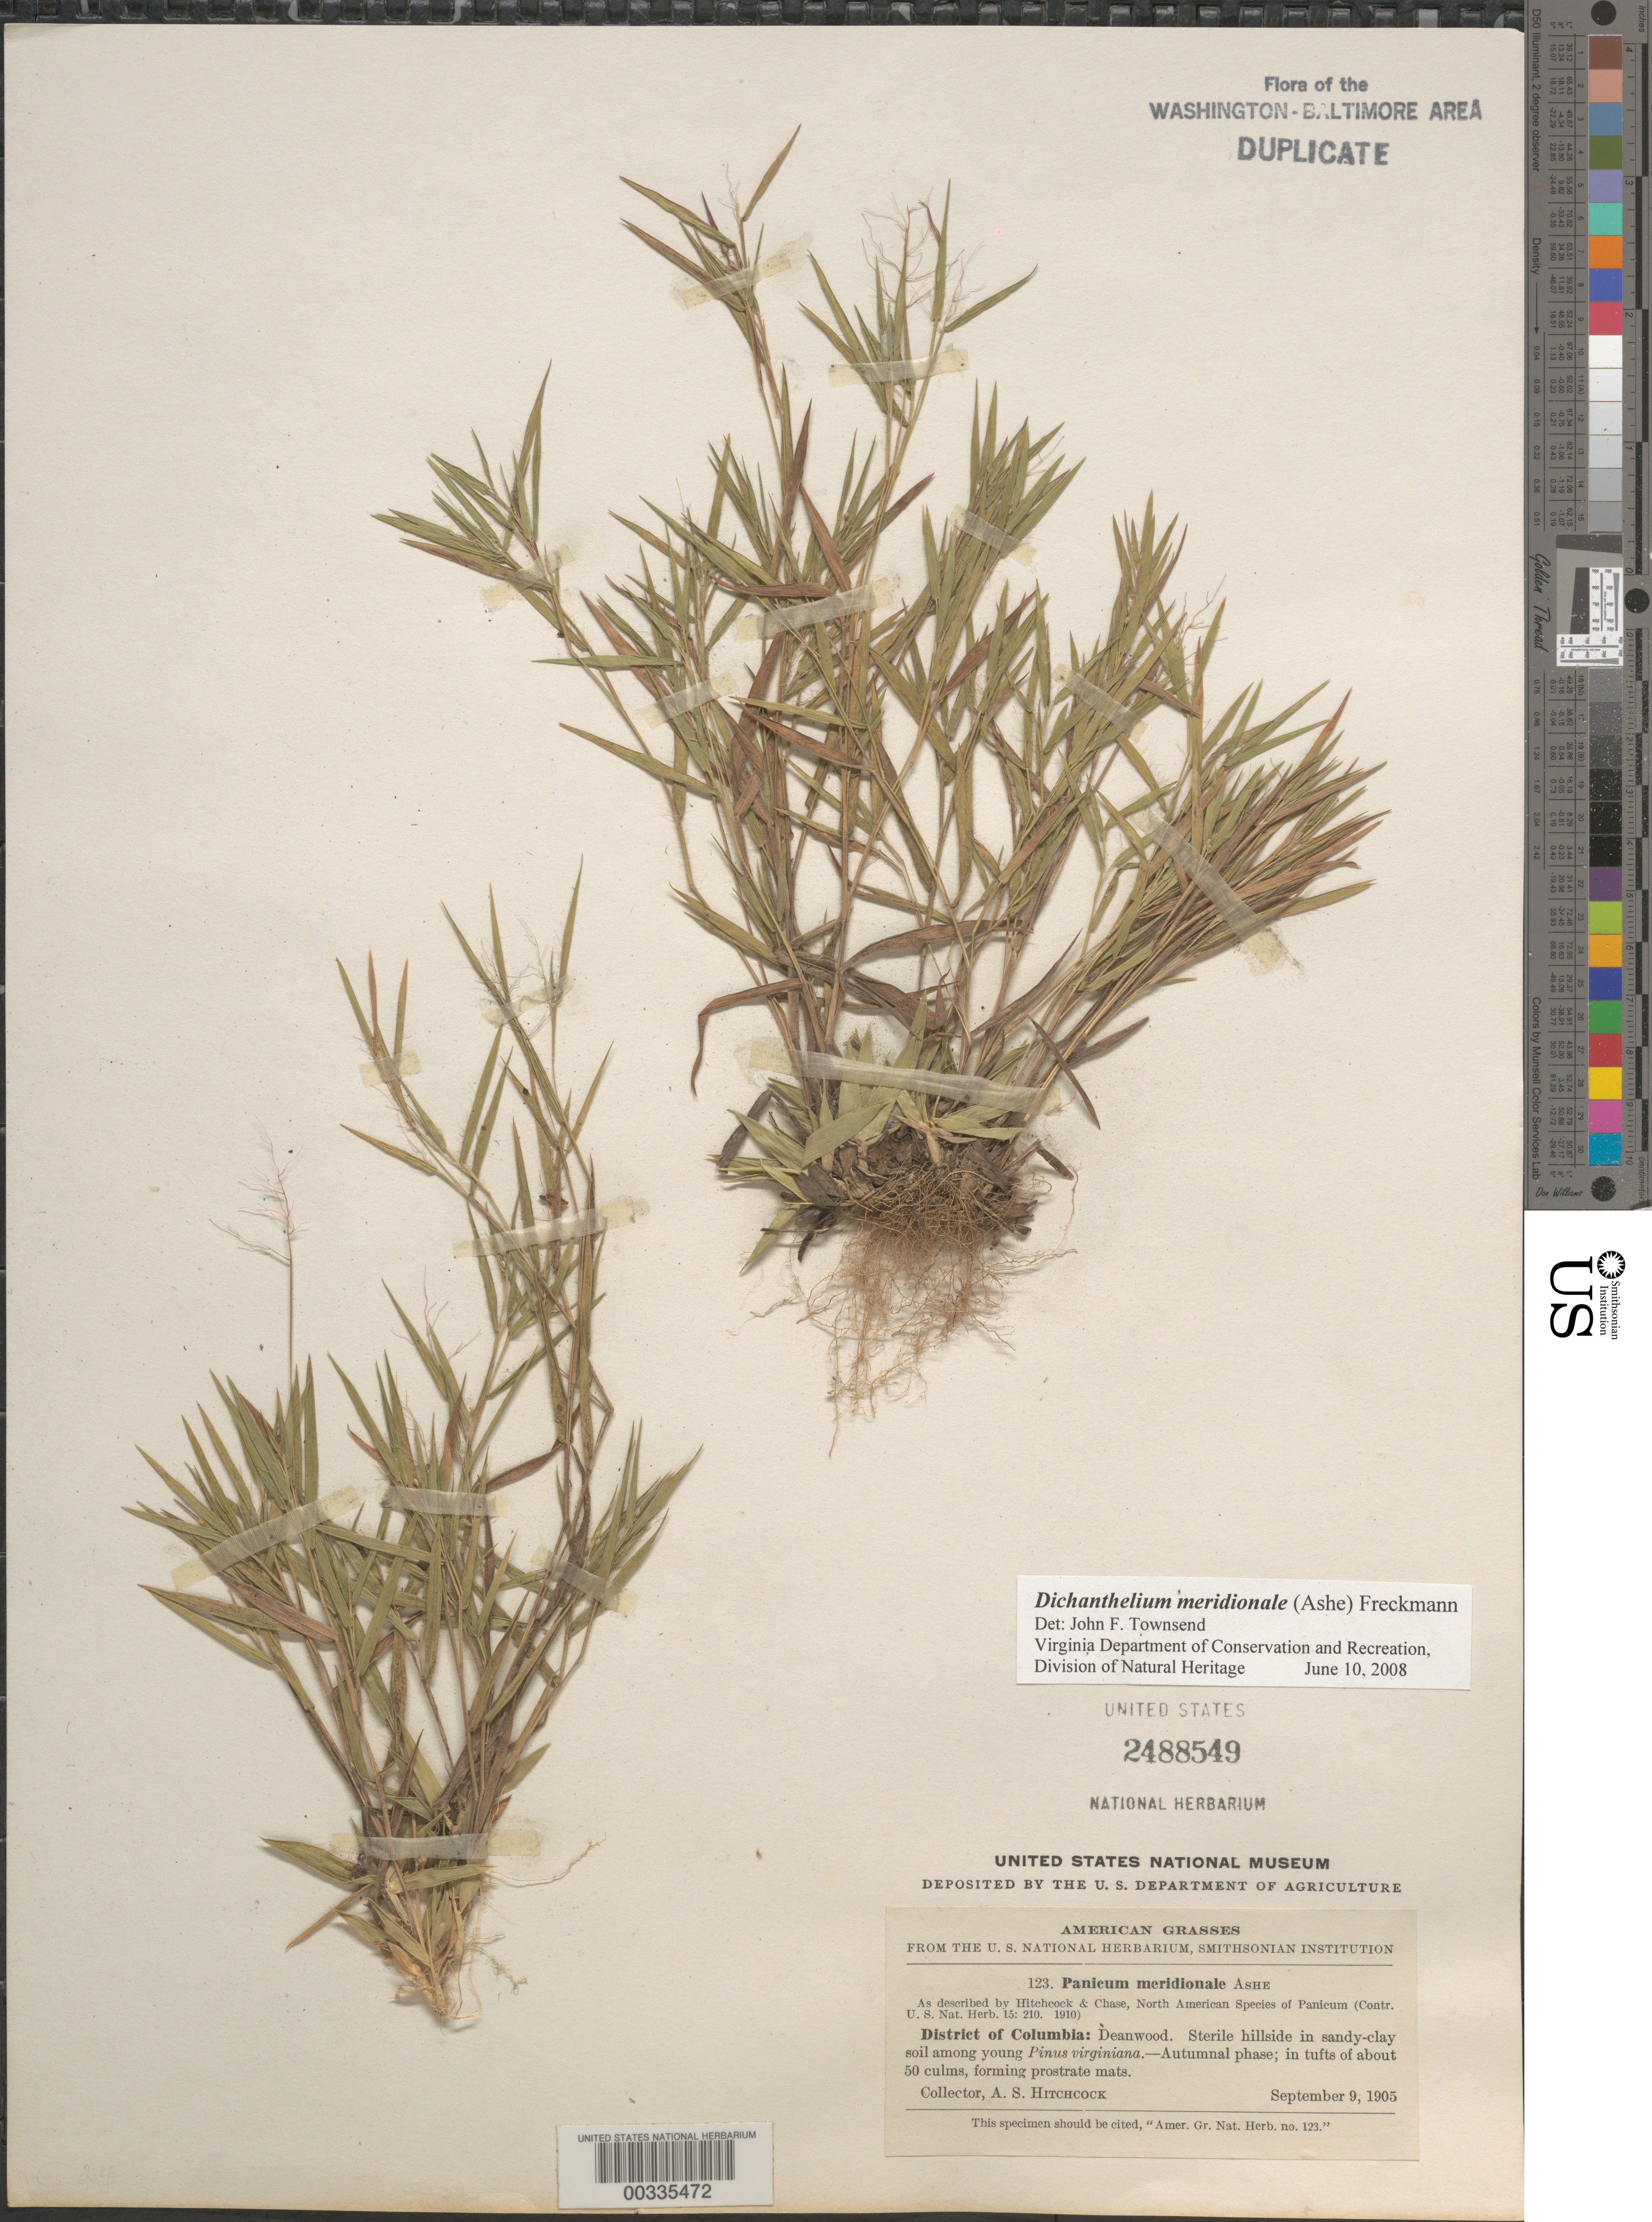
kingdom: Plantae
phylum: Tracheophyta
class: Liliopsida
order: Poales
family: Poaceae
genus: Dichanthelium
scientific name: Dichanthelium meridionale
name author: (Ashe) Freckmann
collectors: A. S. Hitchcock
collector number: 123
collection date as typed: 09 Sep 1905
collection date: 1905-09-09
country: United States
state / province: District of Columbia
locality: Deanwood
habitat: Sterile hillside in sandy-clay soil among young Pinus virginiana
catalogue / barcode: US 2488549